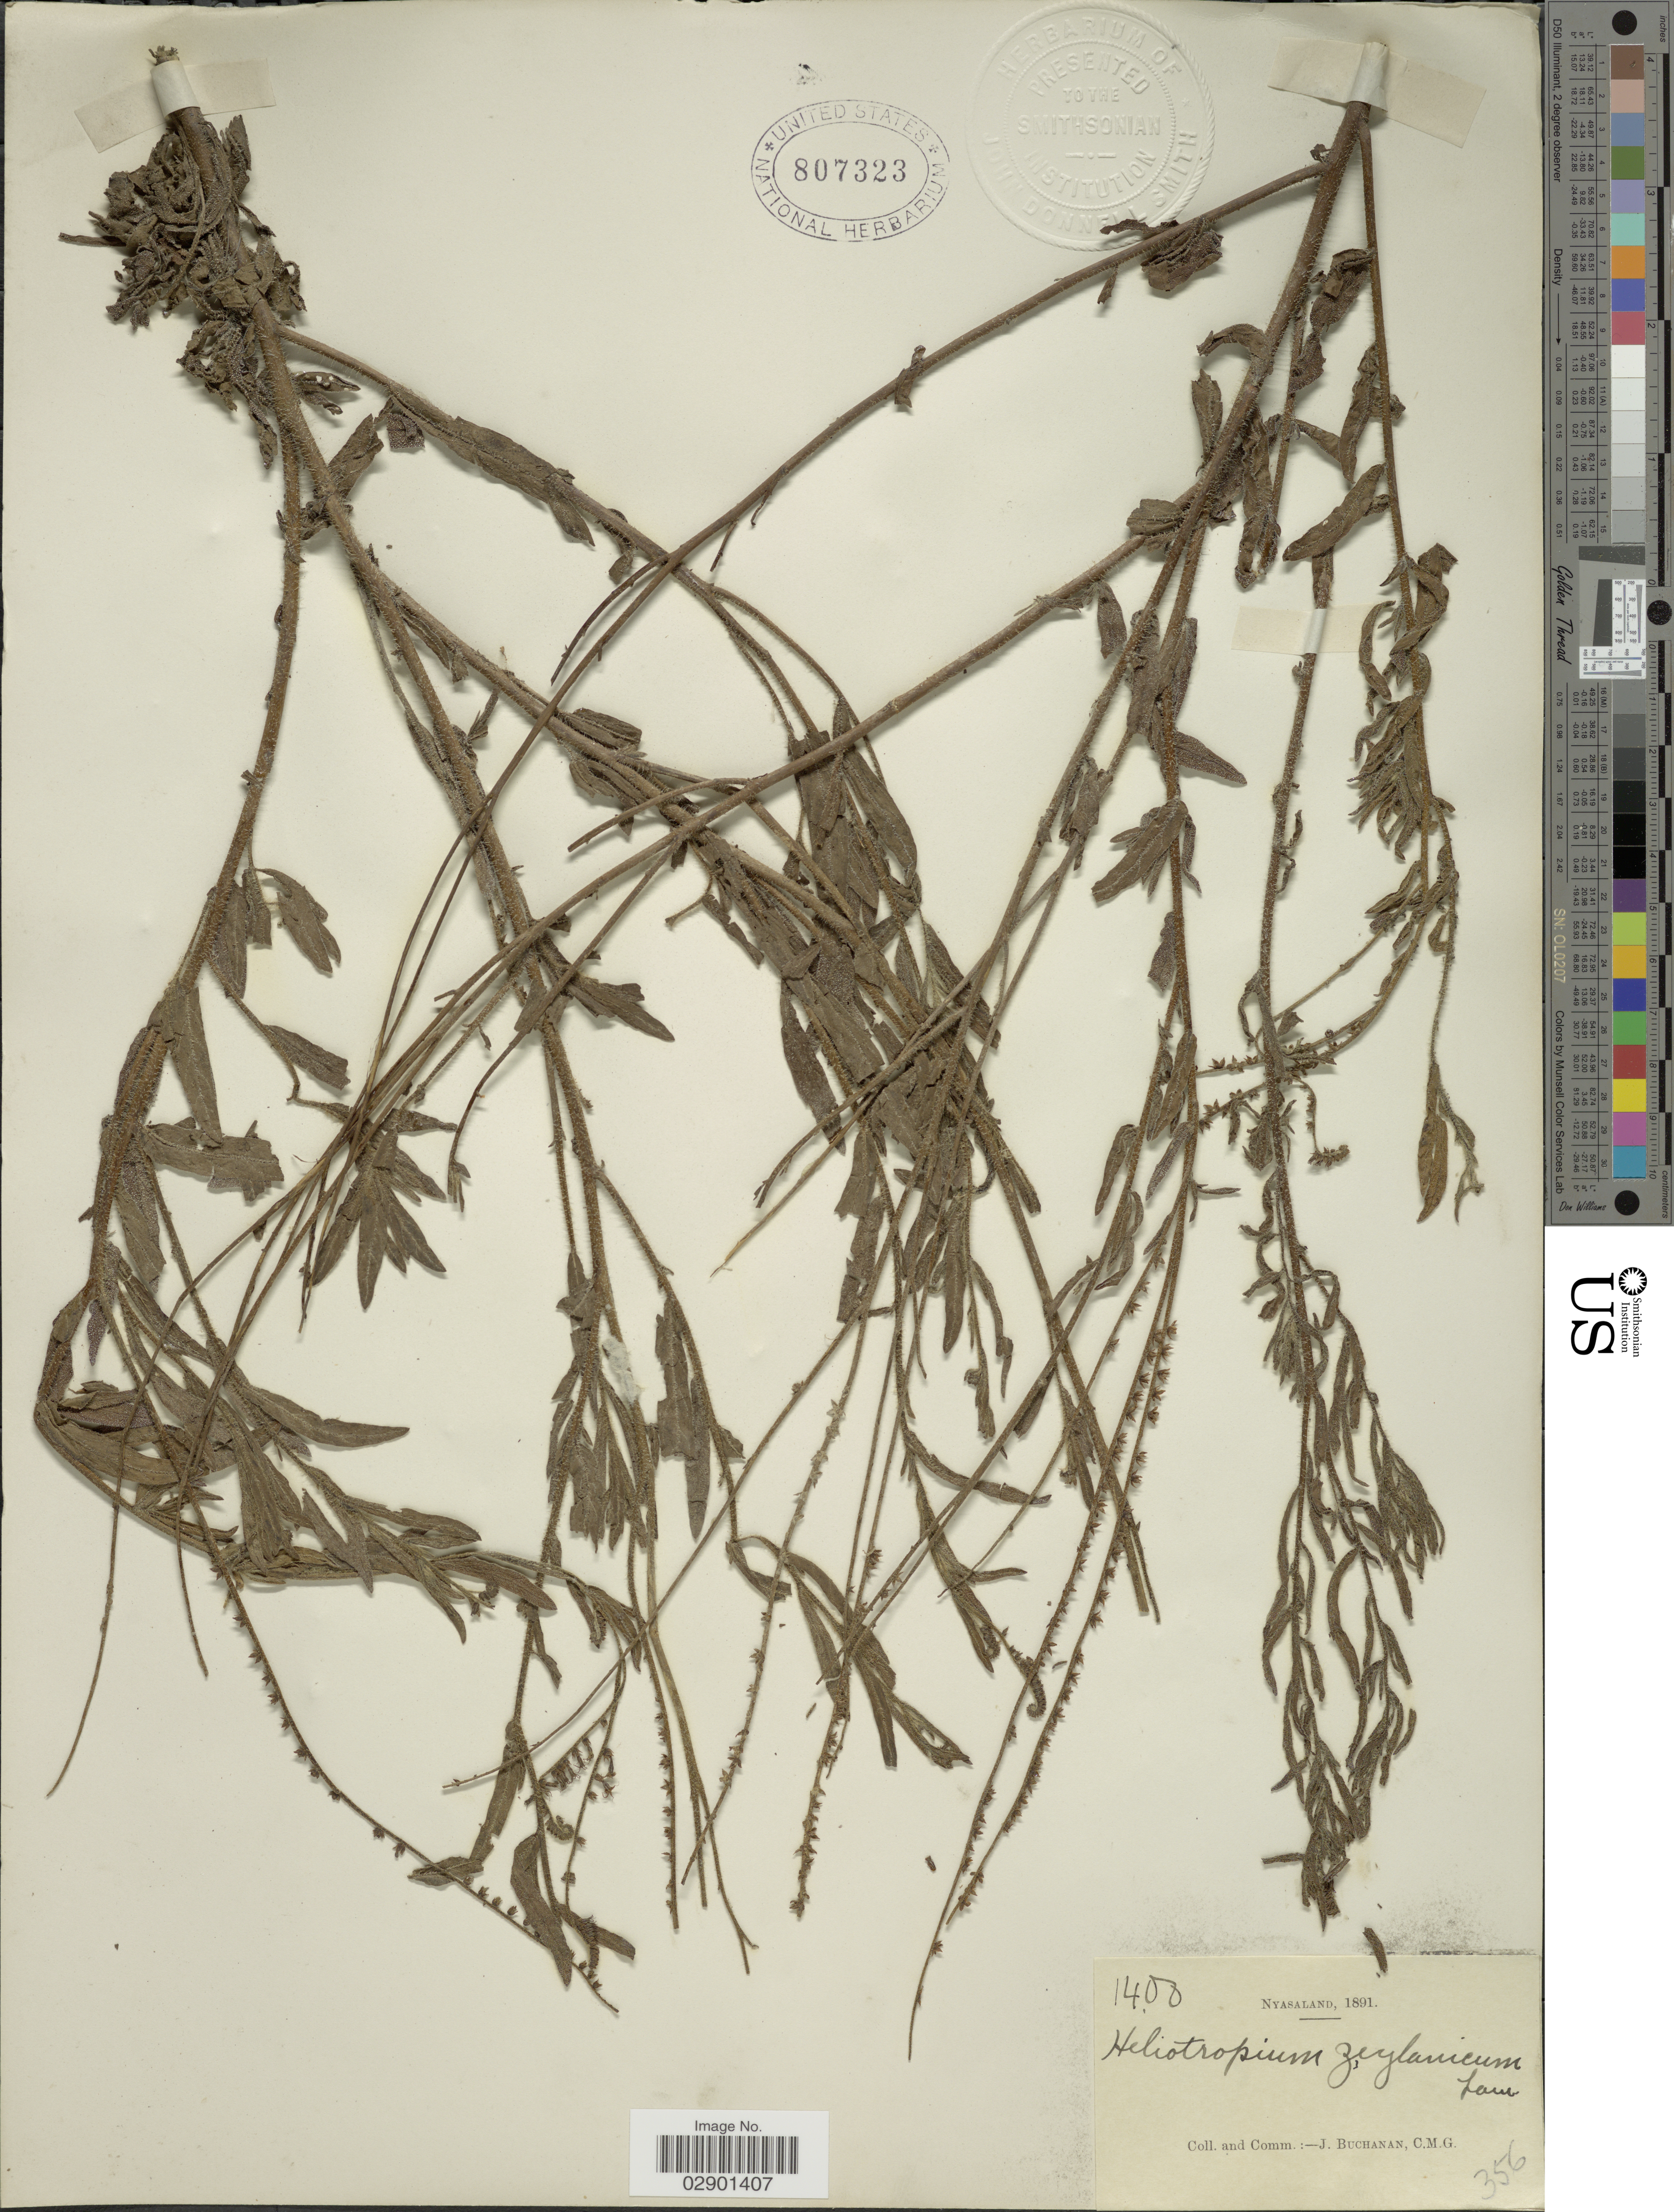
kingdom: Plantae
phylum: Tracheophyta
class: Magnoliopsida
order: Boraginales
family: Heliotropiaceae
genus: Heliotropium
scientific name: Heliotropium zeylanicum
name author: Lam.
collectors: J. Buchanan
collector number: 1400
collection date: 1891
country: Malawi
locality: Nyasaland.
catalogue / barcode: US 807323